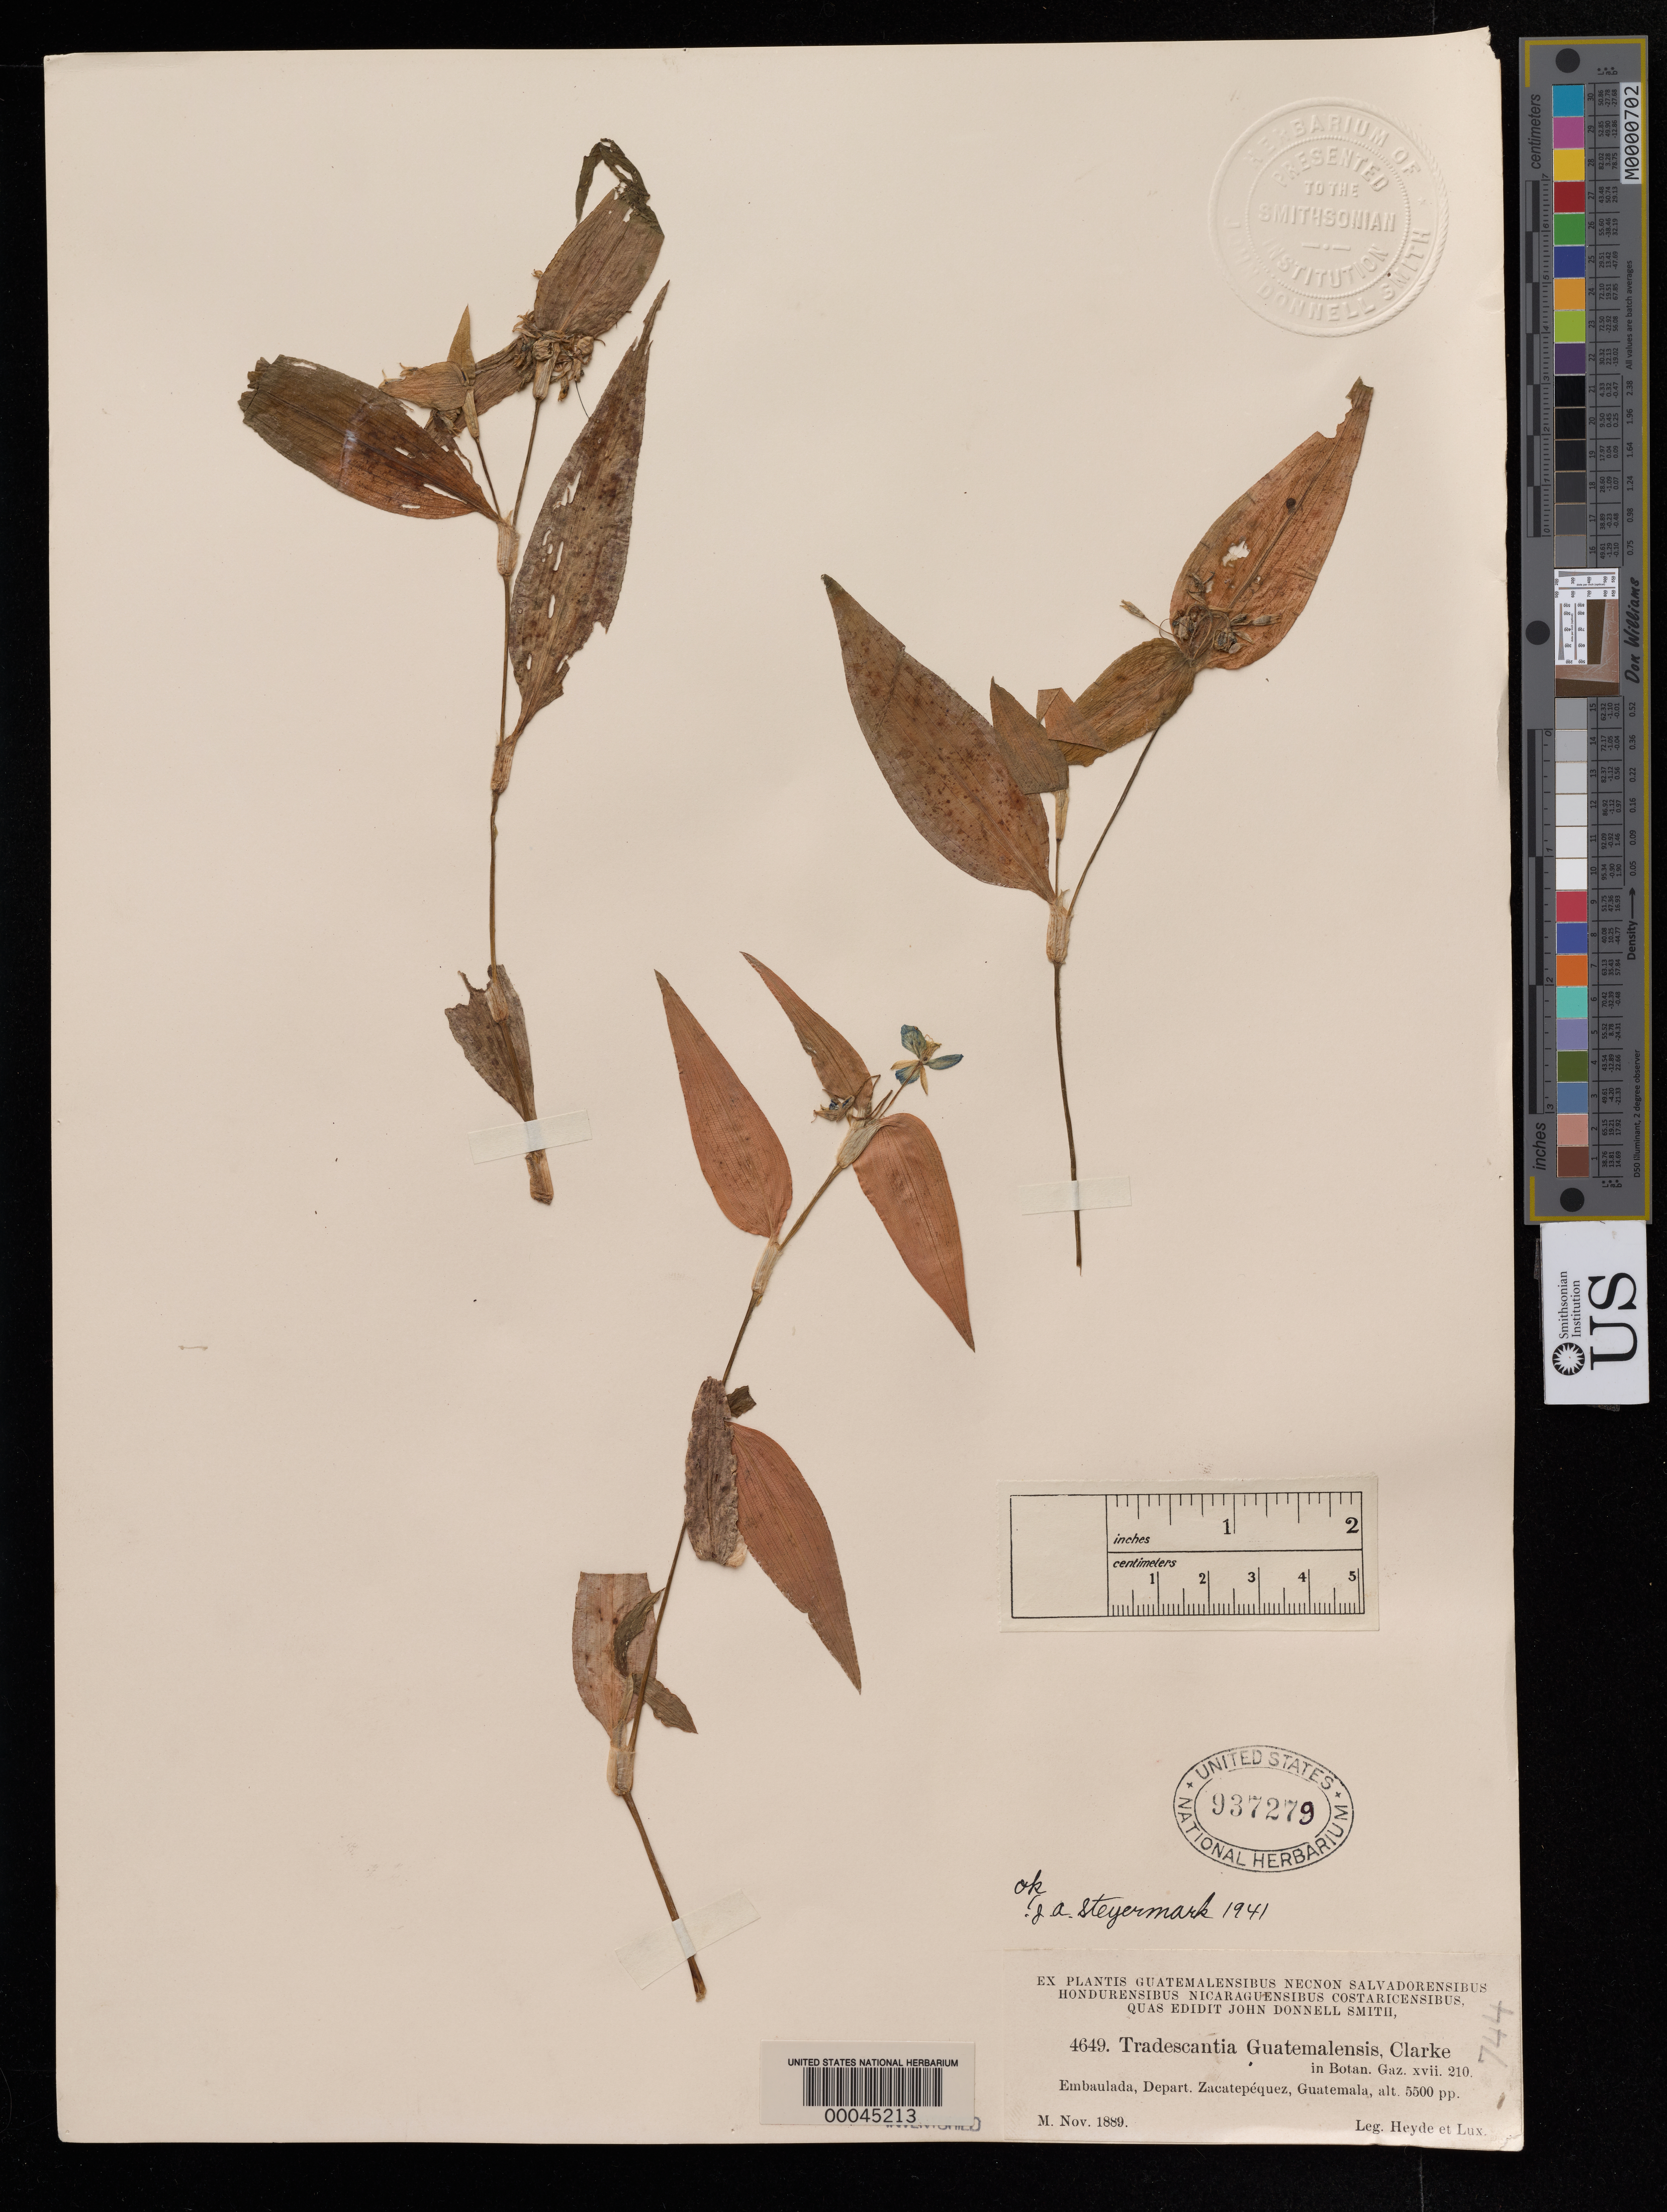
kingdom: Plantae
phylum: Tracheophyta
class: Liliopsida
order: Commelinales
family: Commelinaceae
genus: Tradescantia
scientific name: Tradescantia guatemalensis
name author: C.B. Clarke ex Donn. Sm.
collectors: E. T. Heyde & E. Lux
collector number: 4649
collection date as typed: Nov 1889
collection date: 1889-11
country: Guatemala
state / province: Sacatepéquez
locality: Embaulada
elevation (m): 1678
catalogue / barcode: US 937279